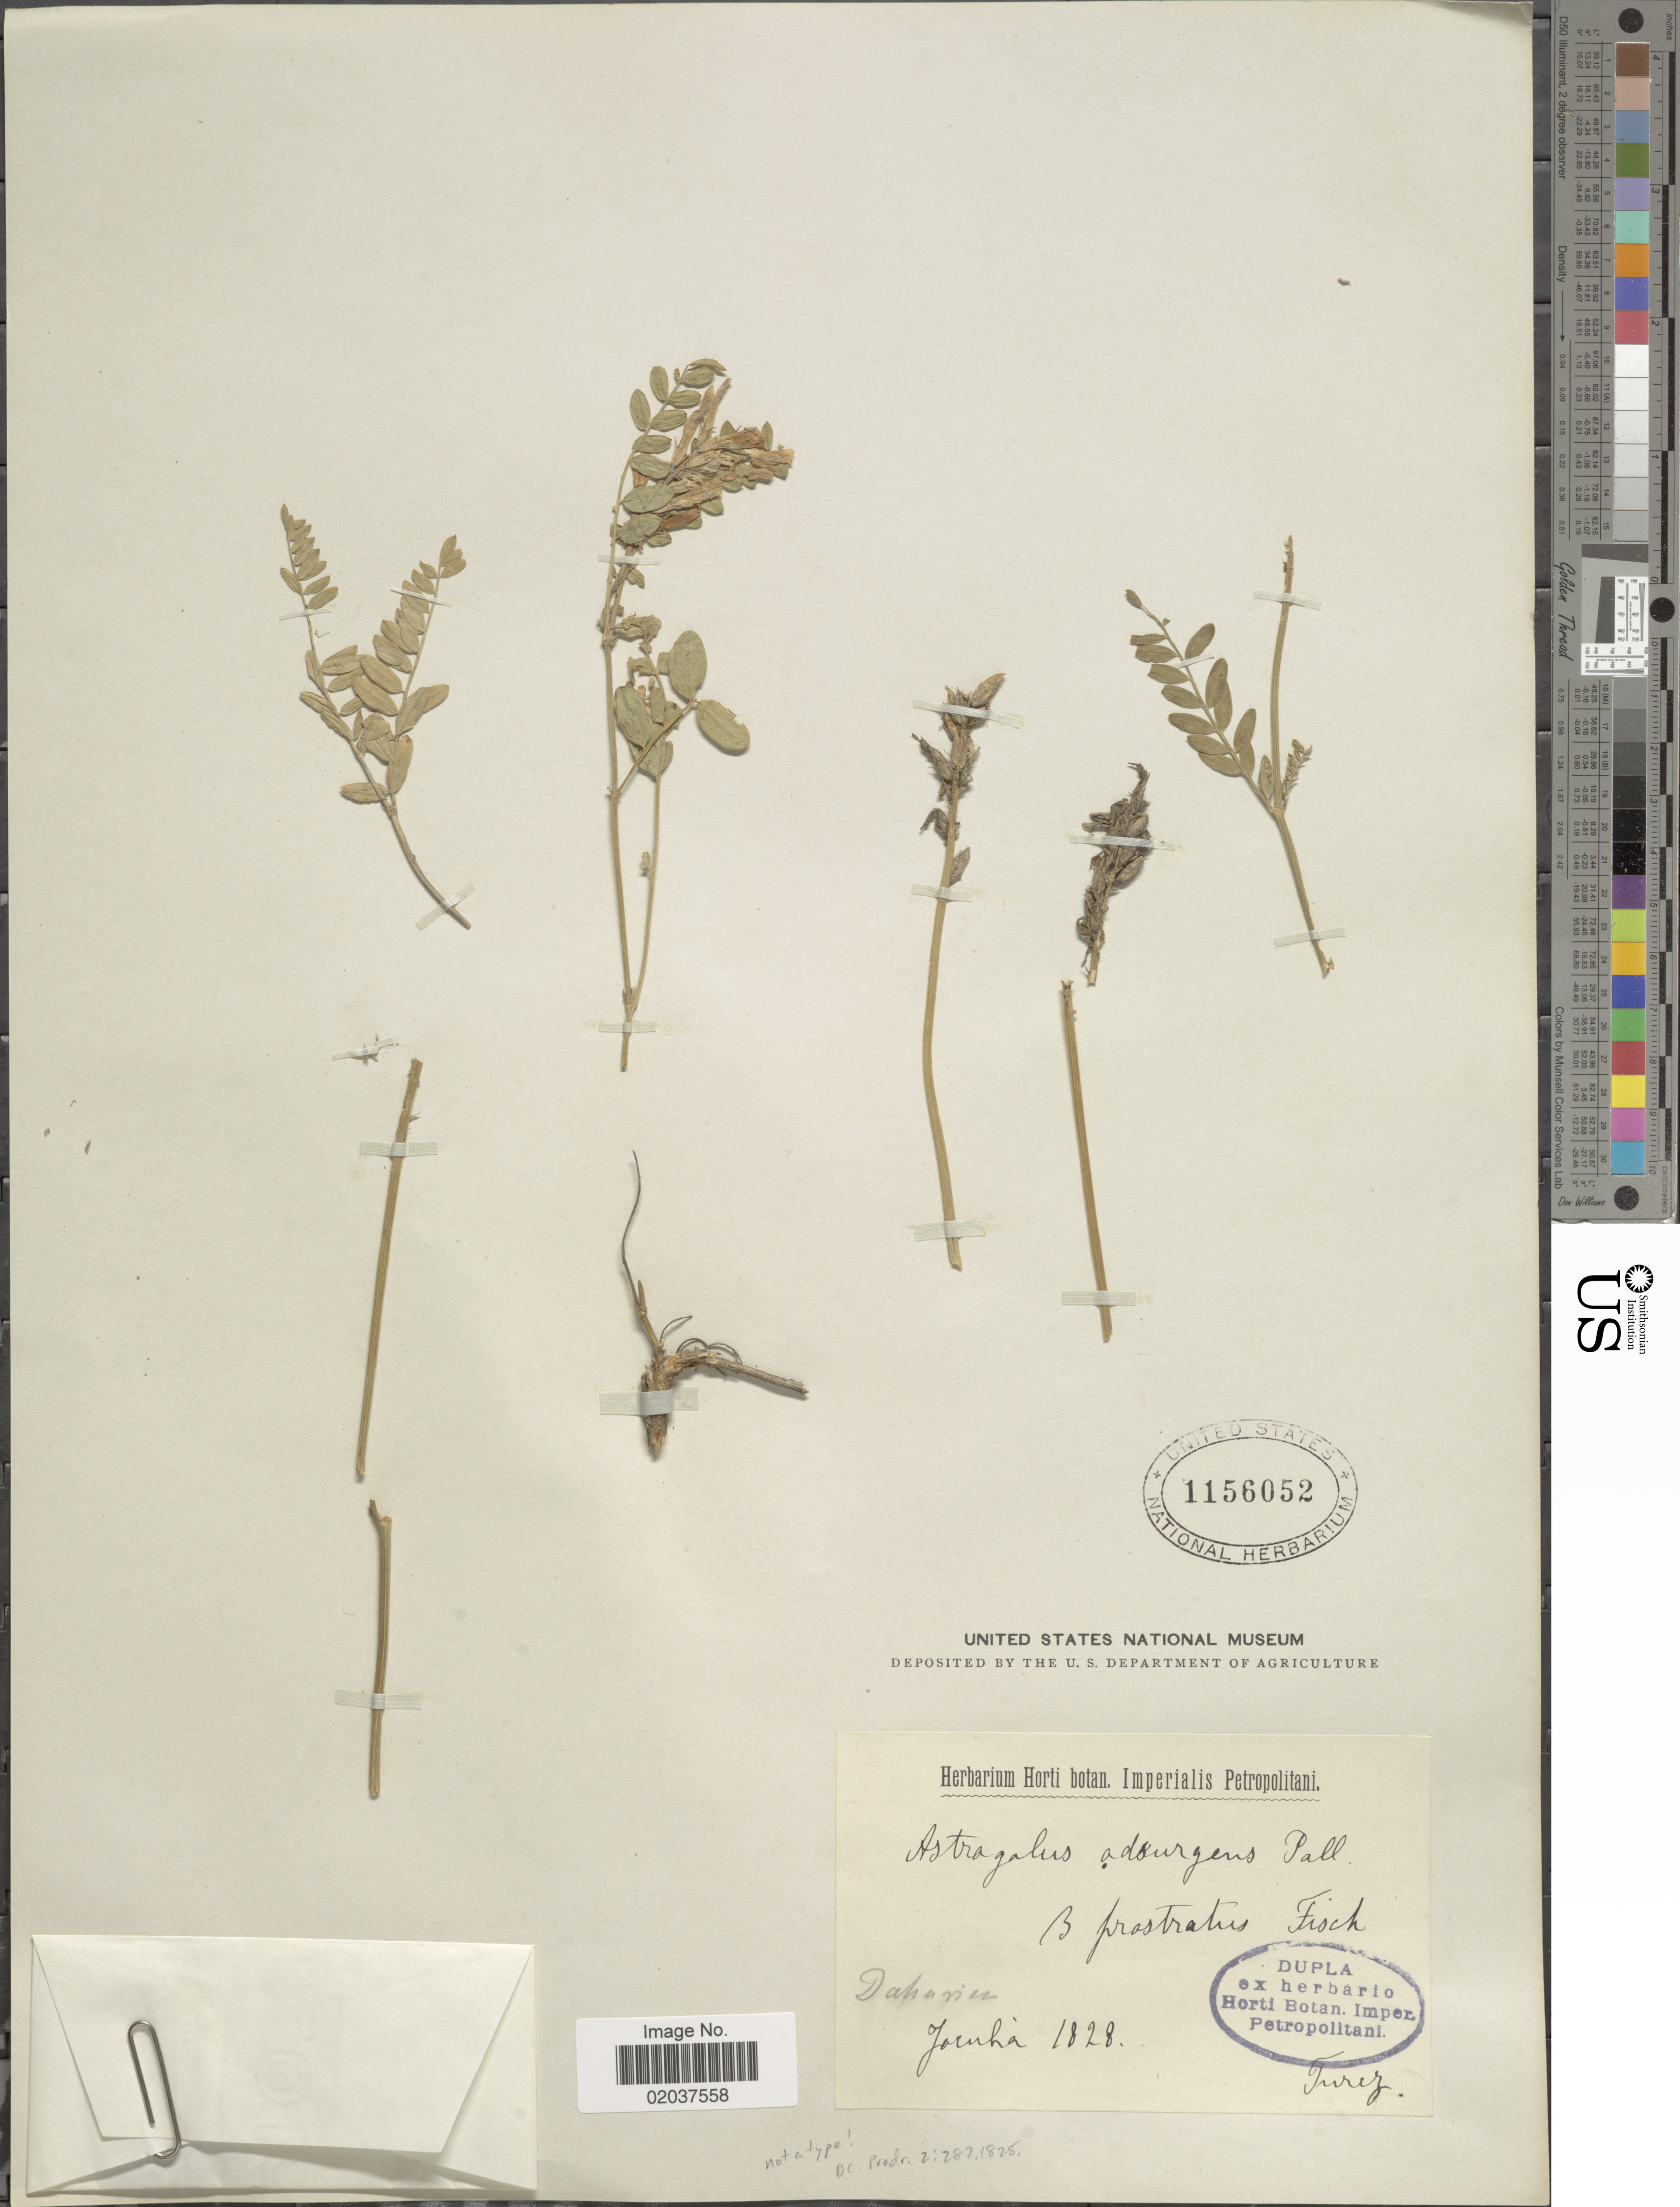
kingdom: Plantae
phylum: Tracheophyta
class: Magnoliopsida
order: Fabales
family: Fabaceae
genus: Astragalus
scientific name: Astragalus adsurgens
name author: Pall.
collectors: Turcz.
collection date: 1828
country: Russian Federation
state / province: Sakha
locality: Dahurier, Yocutia. (Dauria, Yakutia)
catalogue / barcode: US 1156052